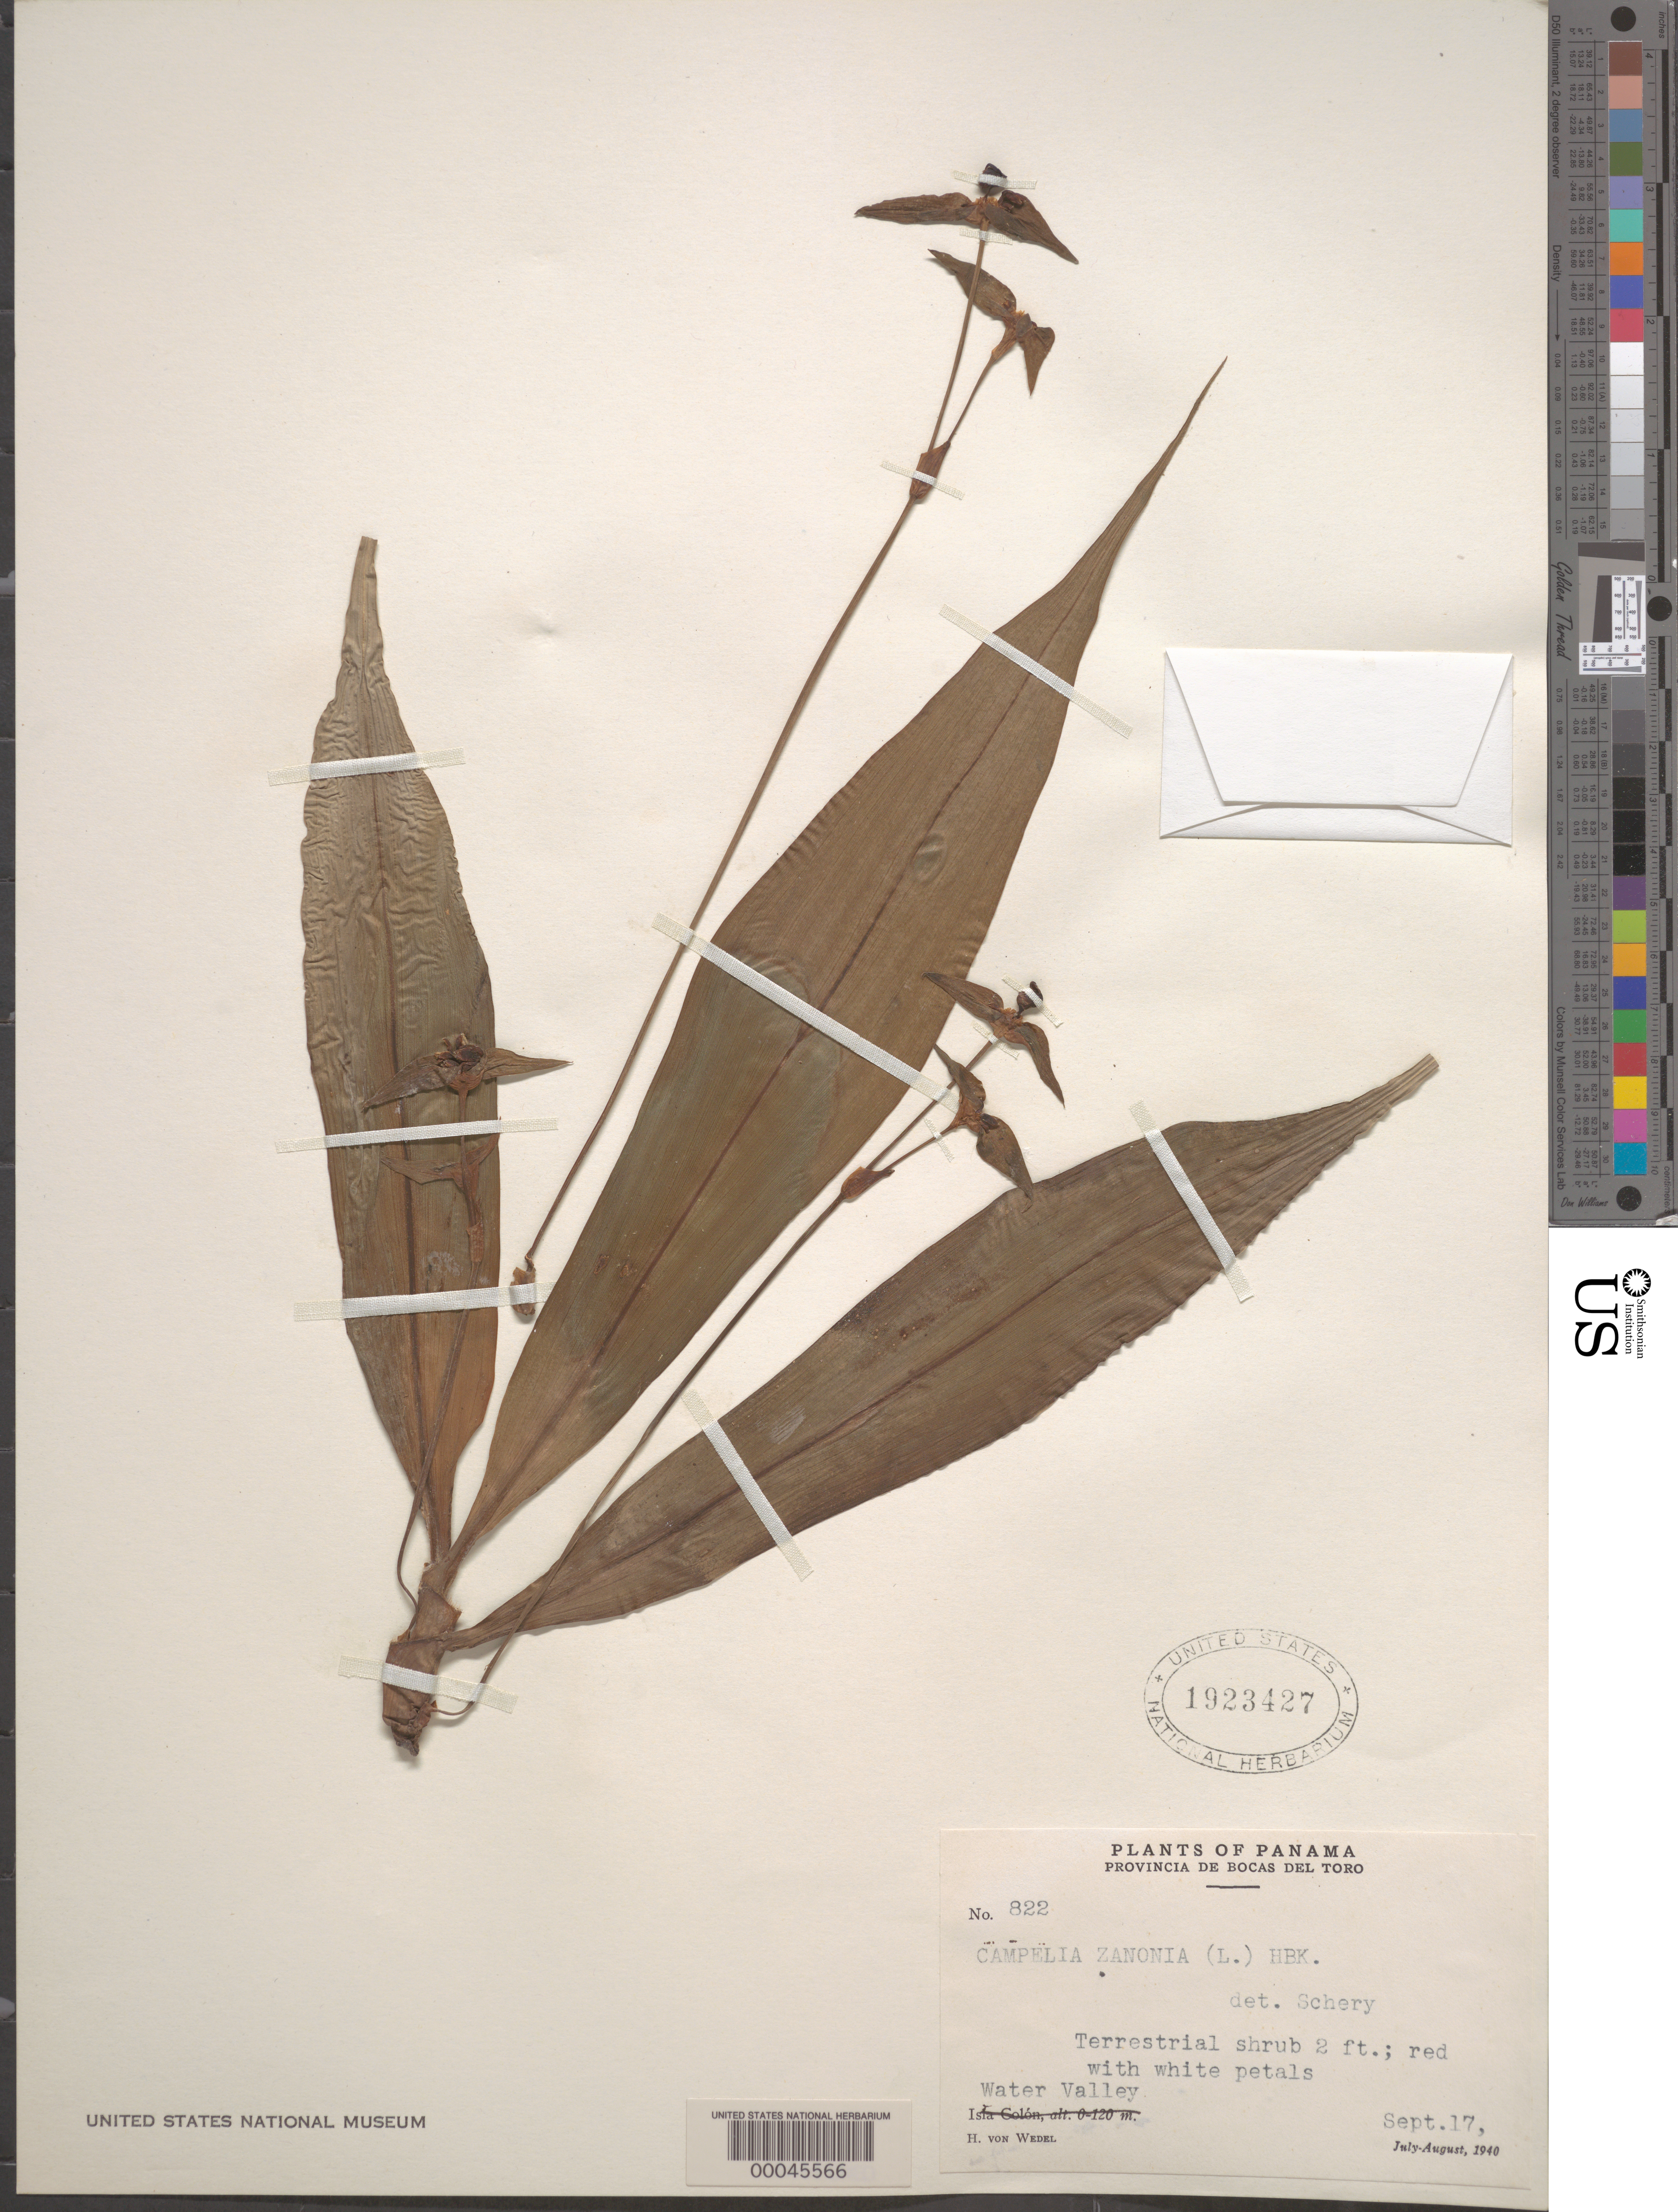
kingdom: Plantae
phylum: Tracheophyta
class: Liliopsida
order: Commelinales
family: Commelinaceae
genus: Tradescantia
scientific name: Tradescantia zanonia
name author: (L.) Sw.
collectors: H. von Wedel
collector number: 822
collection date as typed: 17 Sep 1940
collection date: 1940-09-17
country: Panama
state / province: Bocas del Toro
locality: Water Valley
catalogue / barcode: US 1923427